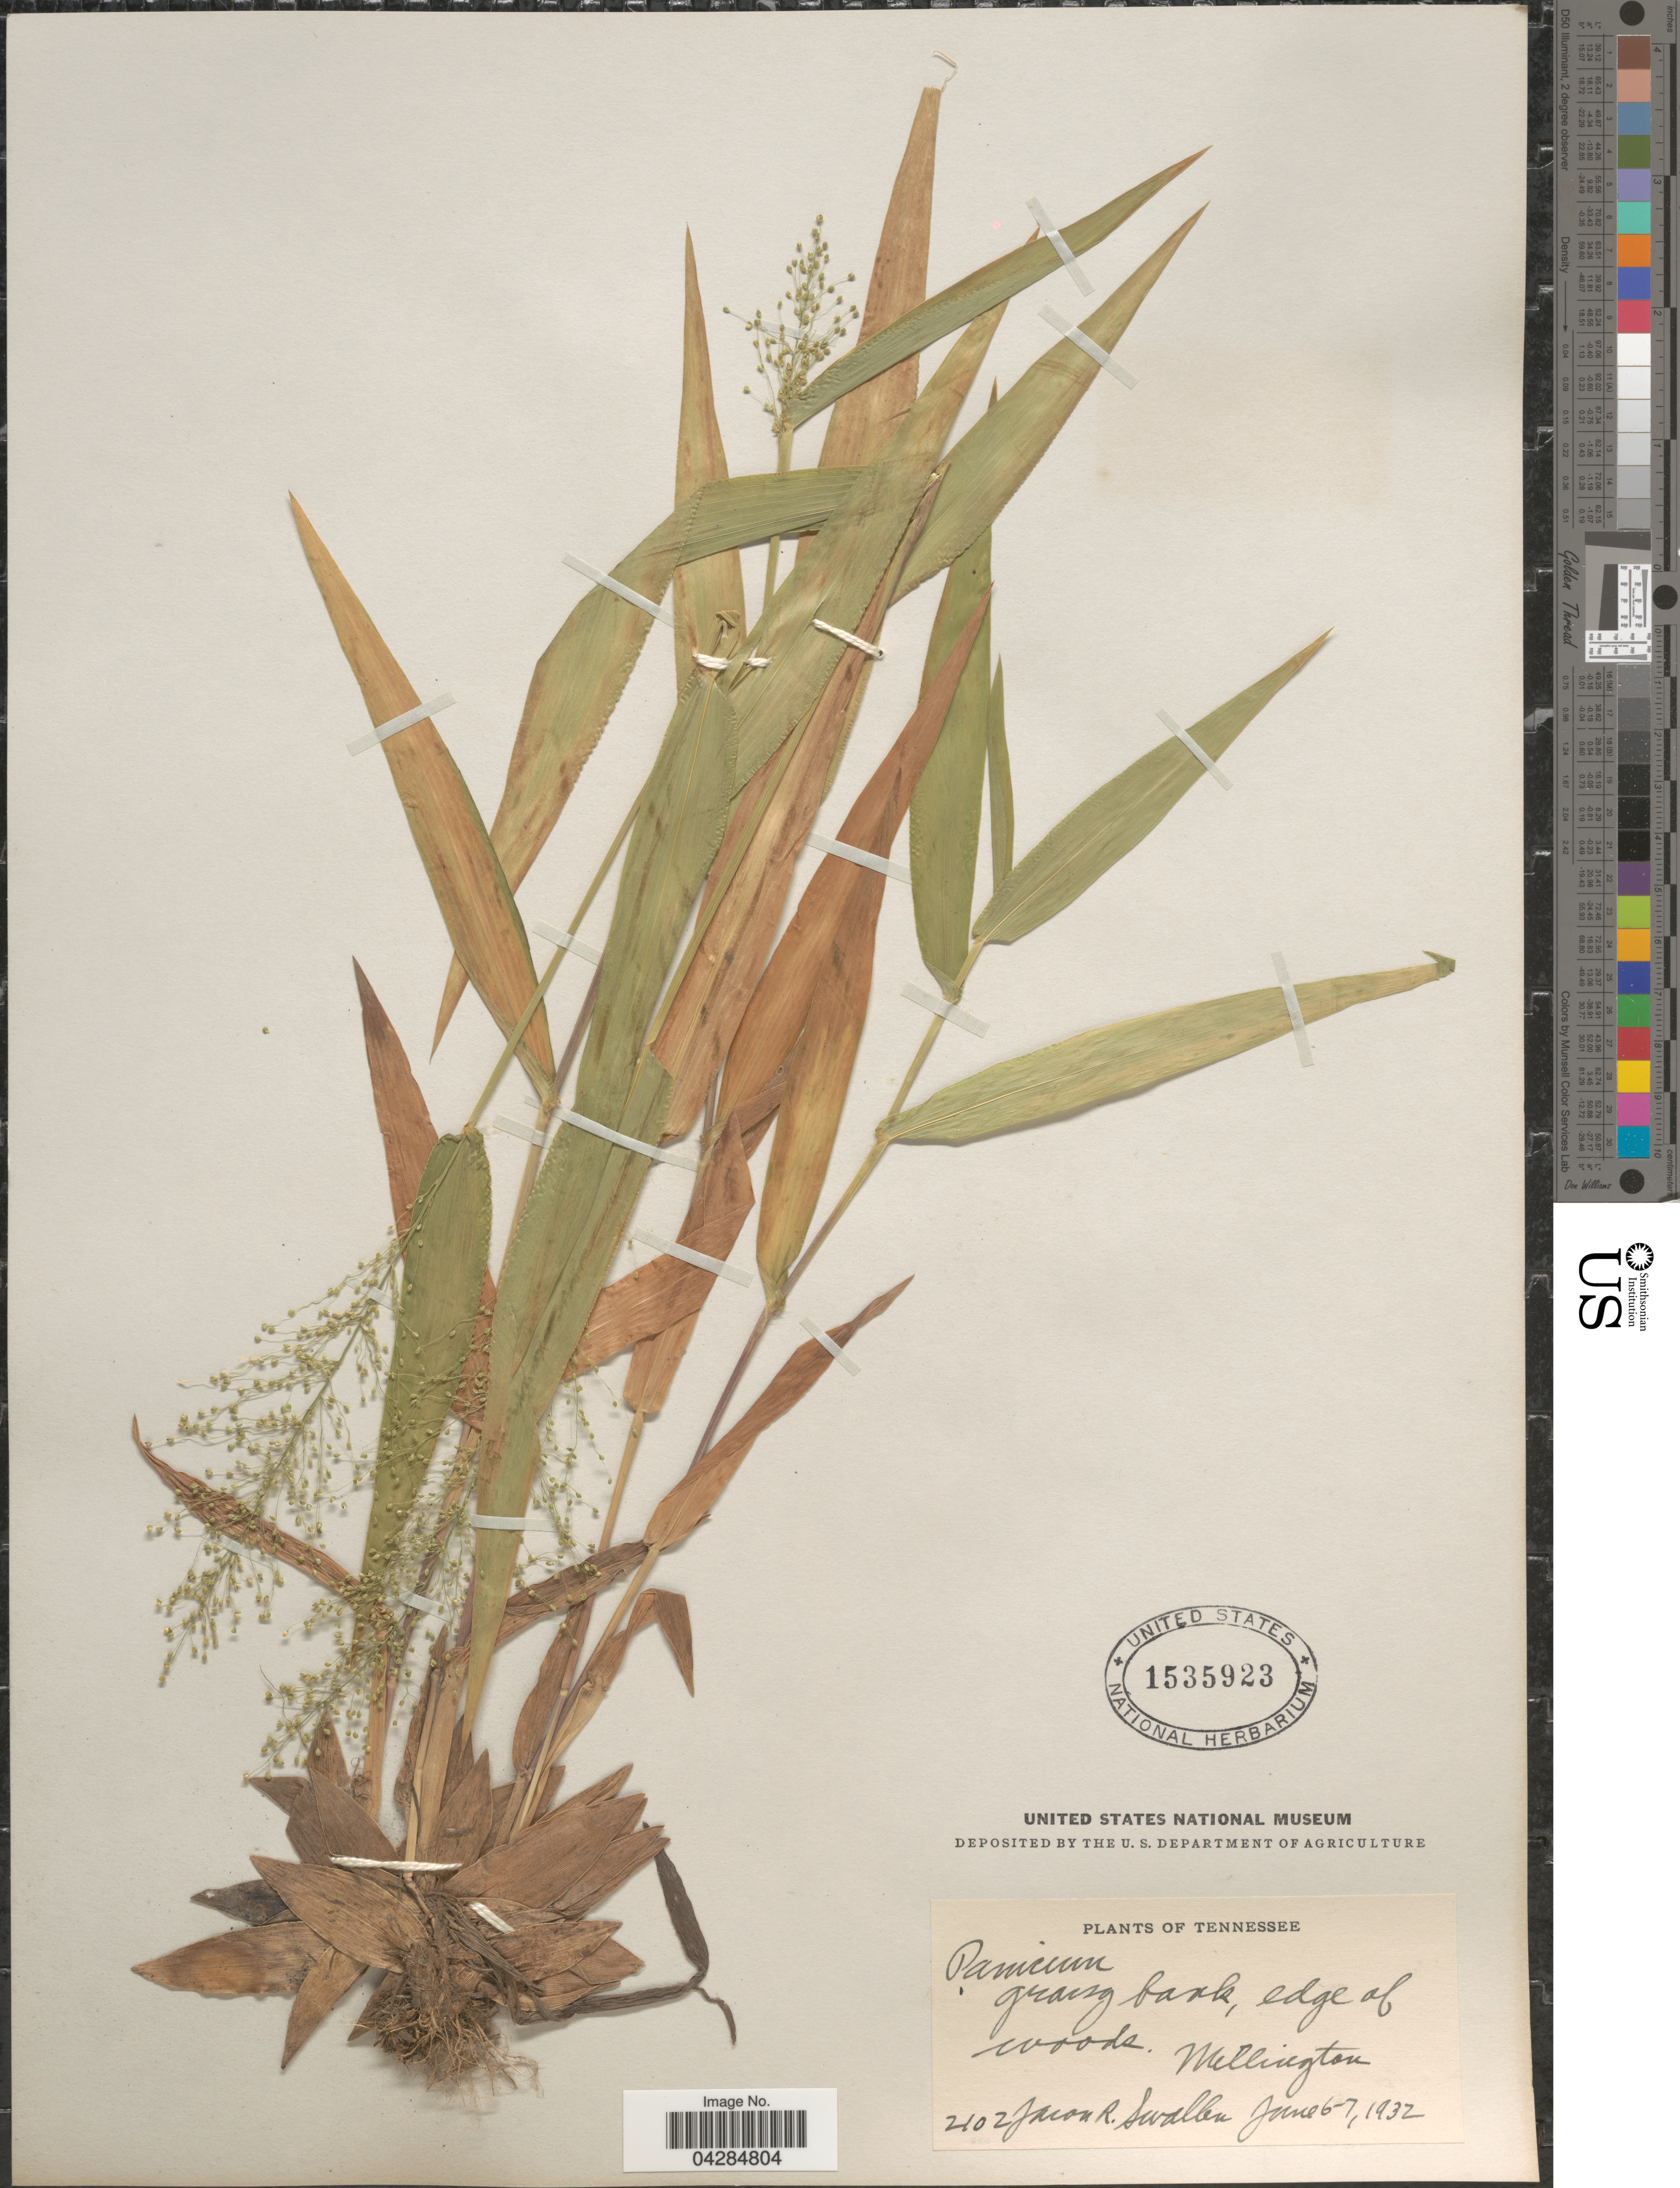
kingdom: Plantae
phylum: Tracheophyta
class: Liliopsida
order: Poales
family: Poaceae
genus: Dichanthelium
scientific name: Dichanthelium polyanthes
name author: (Schult.) Mohlenbr.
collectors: J. R. Swallen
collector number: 2102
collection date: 1932-06-06/1932-06-07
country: United States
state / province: Tennessee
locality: Millington.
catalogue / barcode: US 1535923